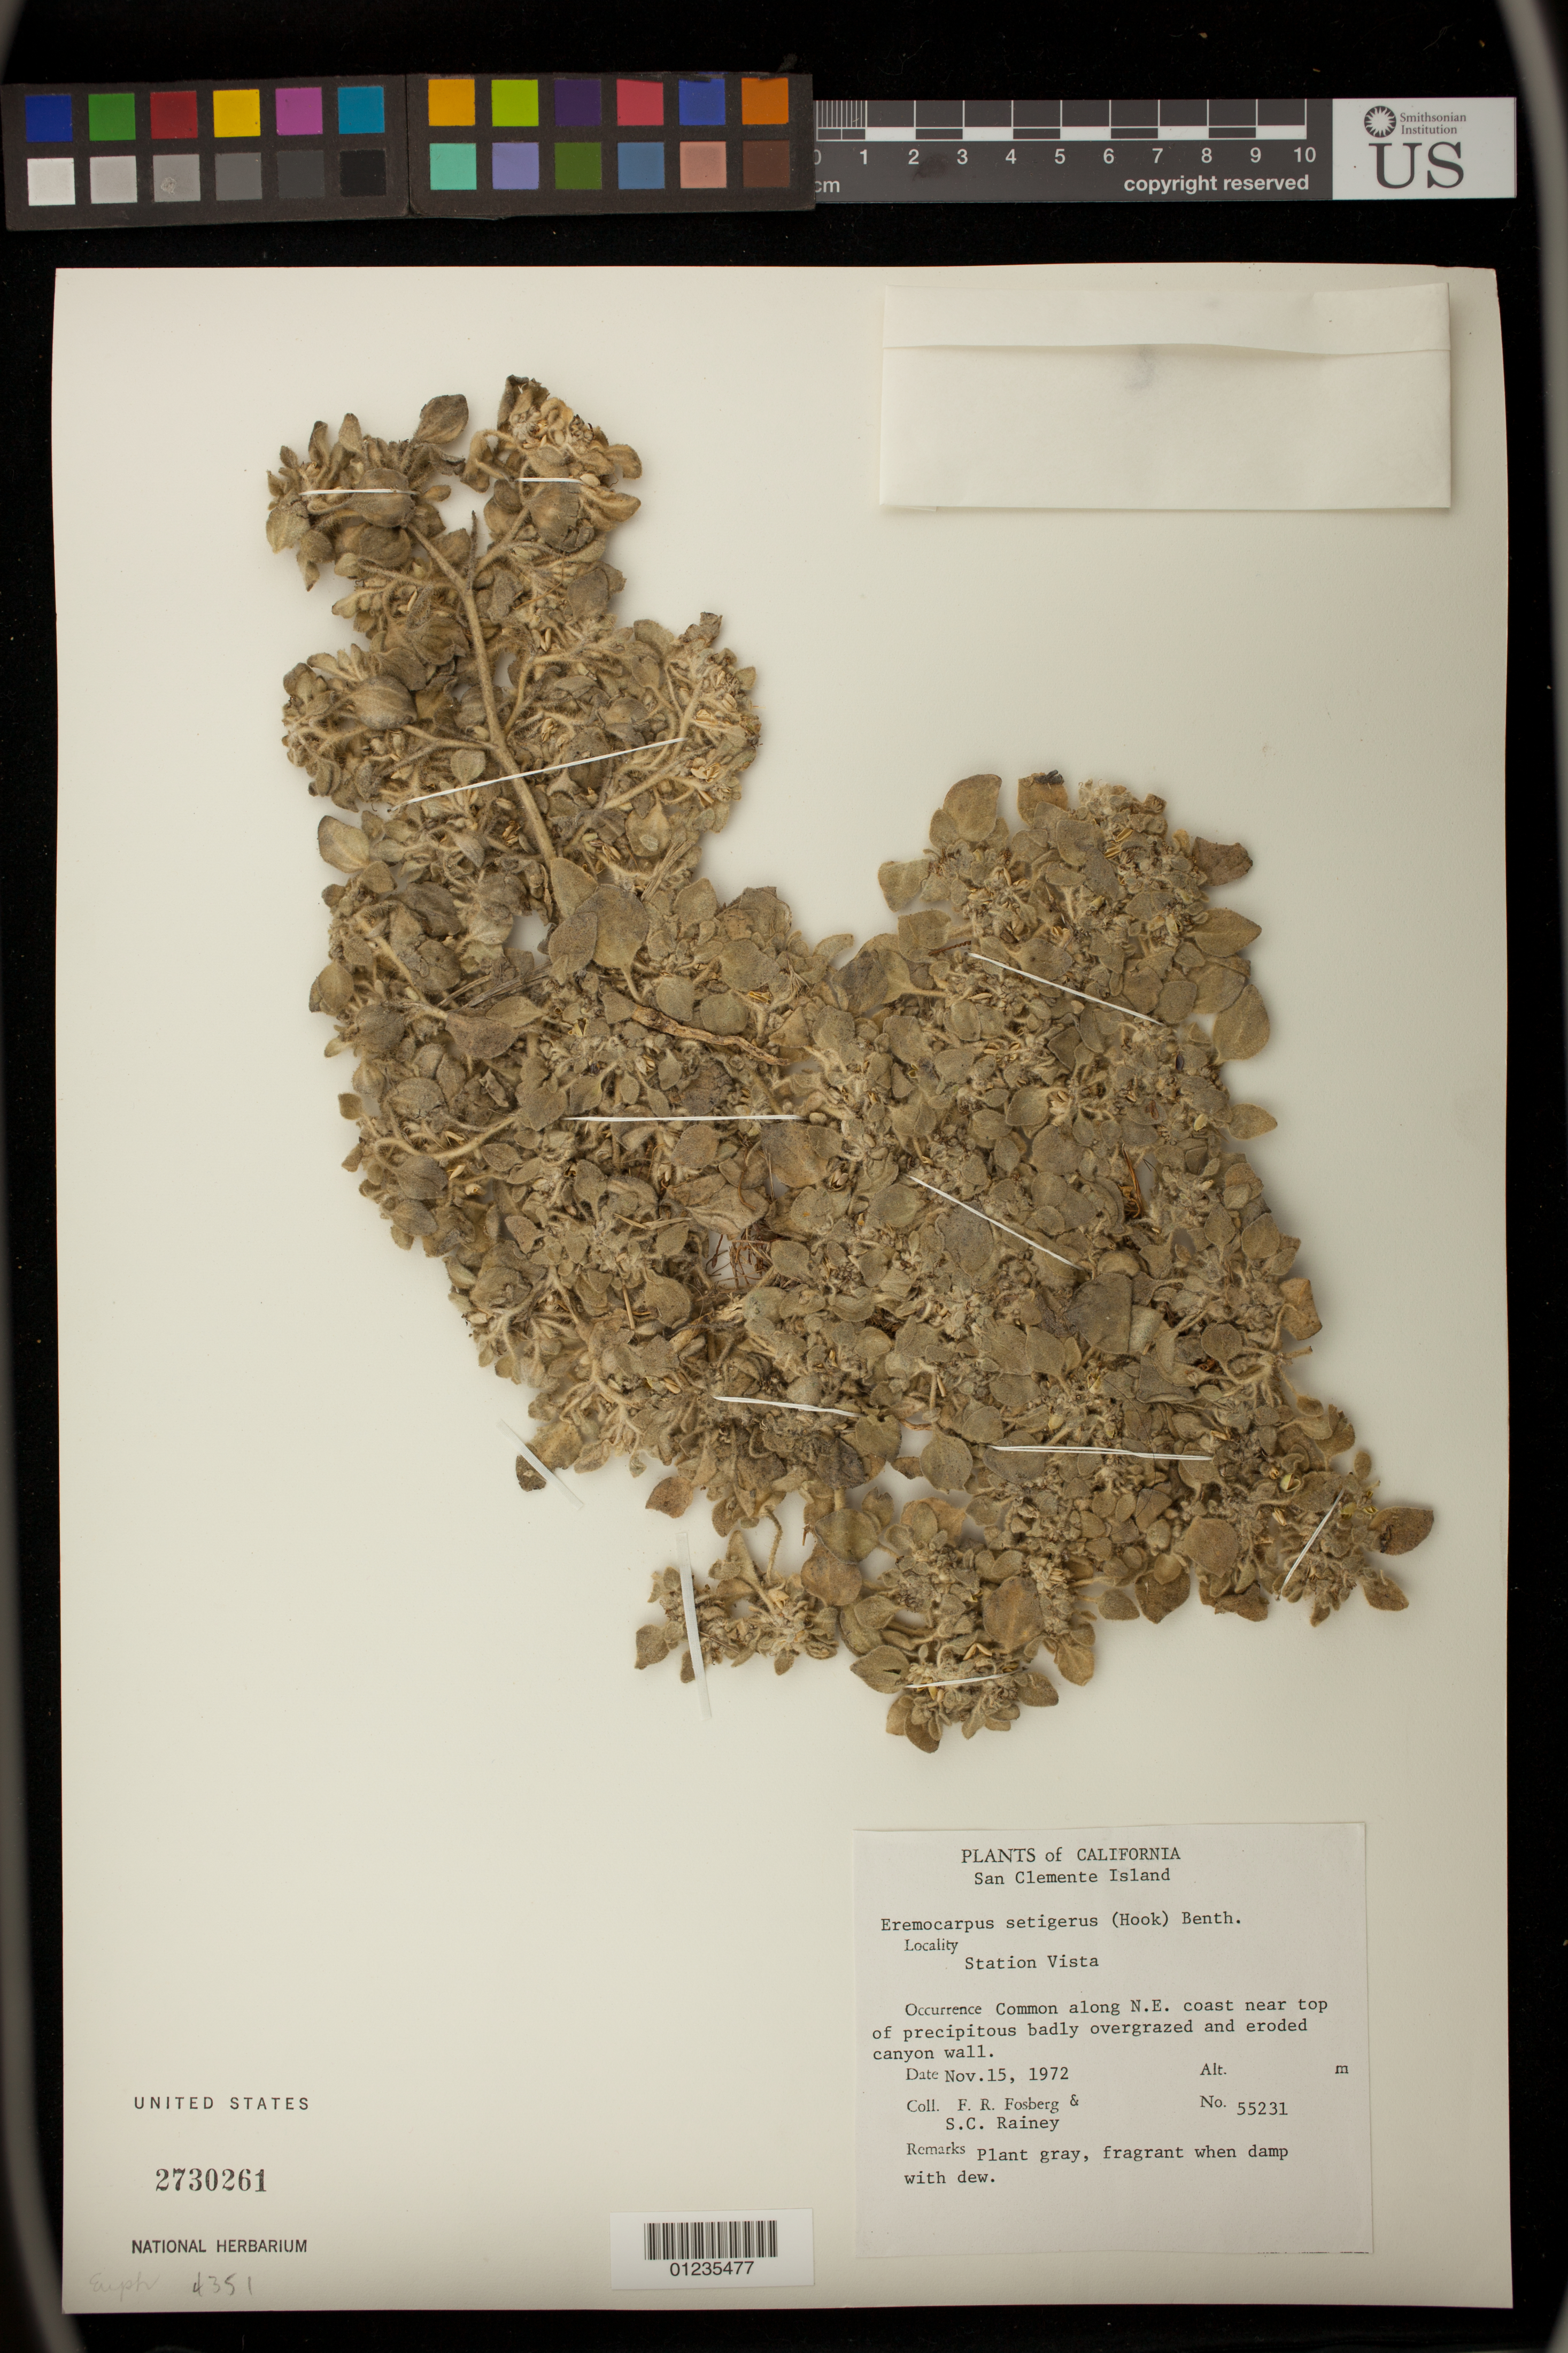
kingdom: Plantae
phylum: Tracheophyta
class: Magnoliopsida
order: Malpighiales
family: Euphorbiaceae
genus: Eremocarpus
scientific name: Eremocarpus setigerus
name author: (Hook.) Benth.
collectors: F. R. Fosberg & S. C. Rainey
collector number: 55231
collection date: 1972-11-15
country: United States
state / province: California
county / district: San Clemente Island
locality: Station Vista:along N.E.coast near top of precipit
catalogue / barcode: US 2730261